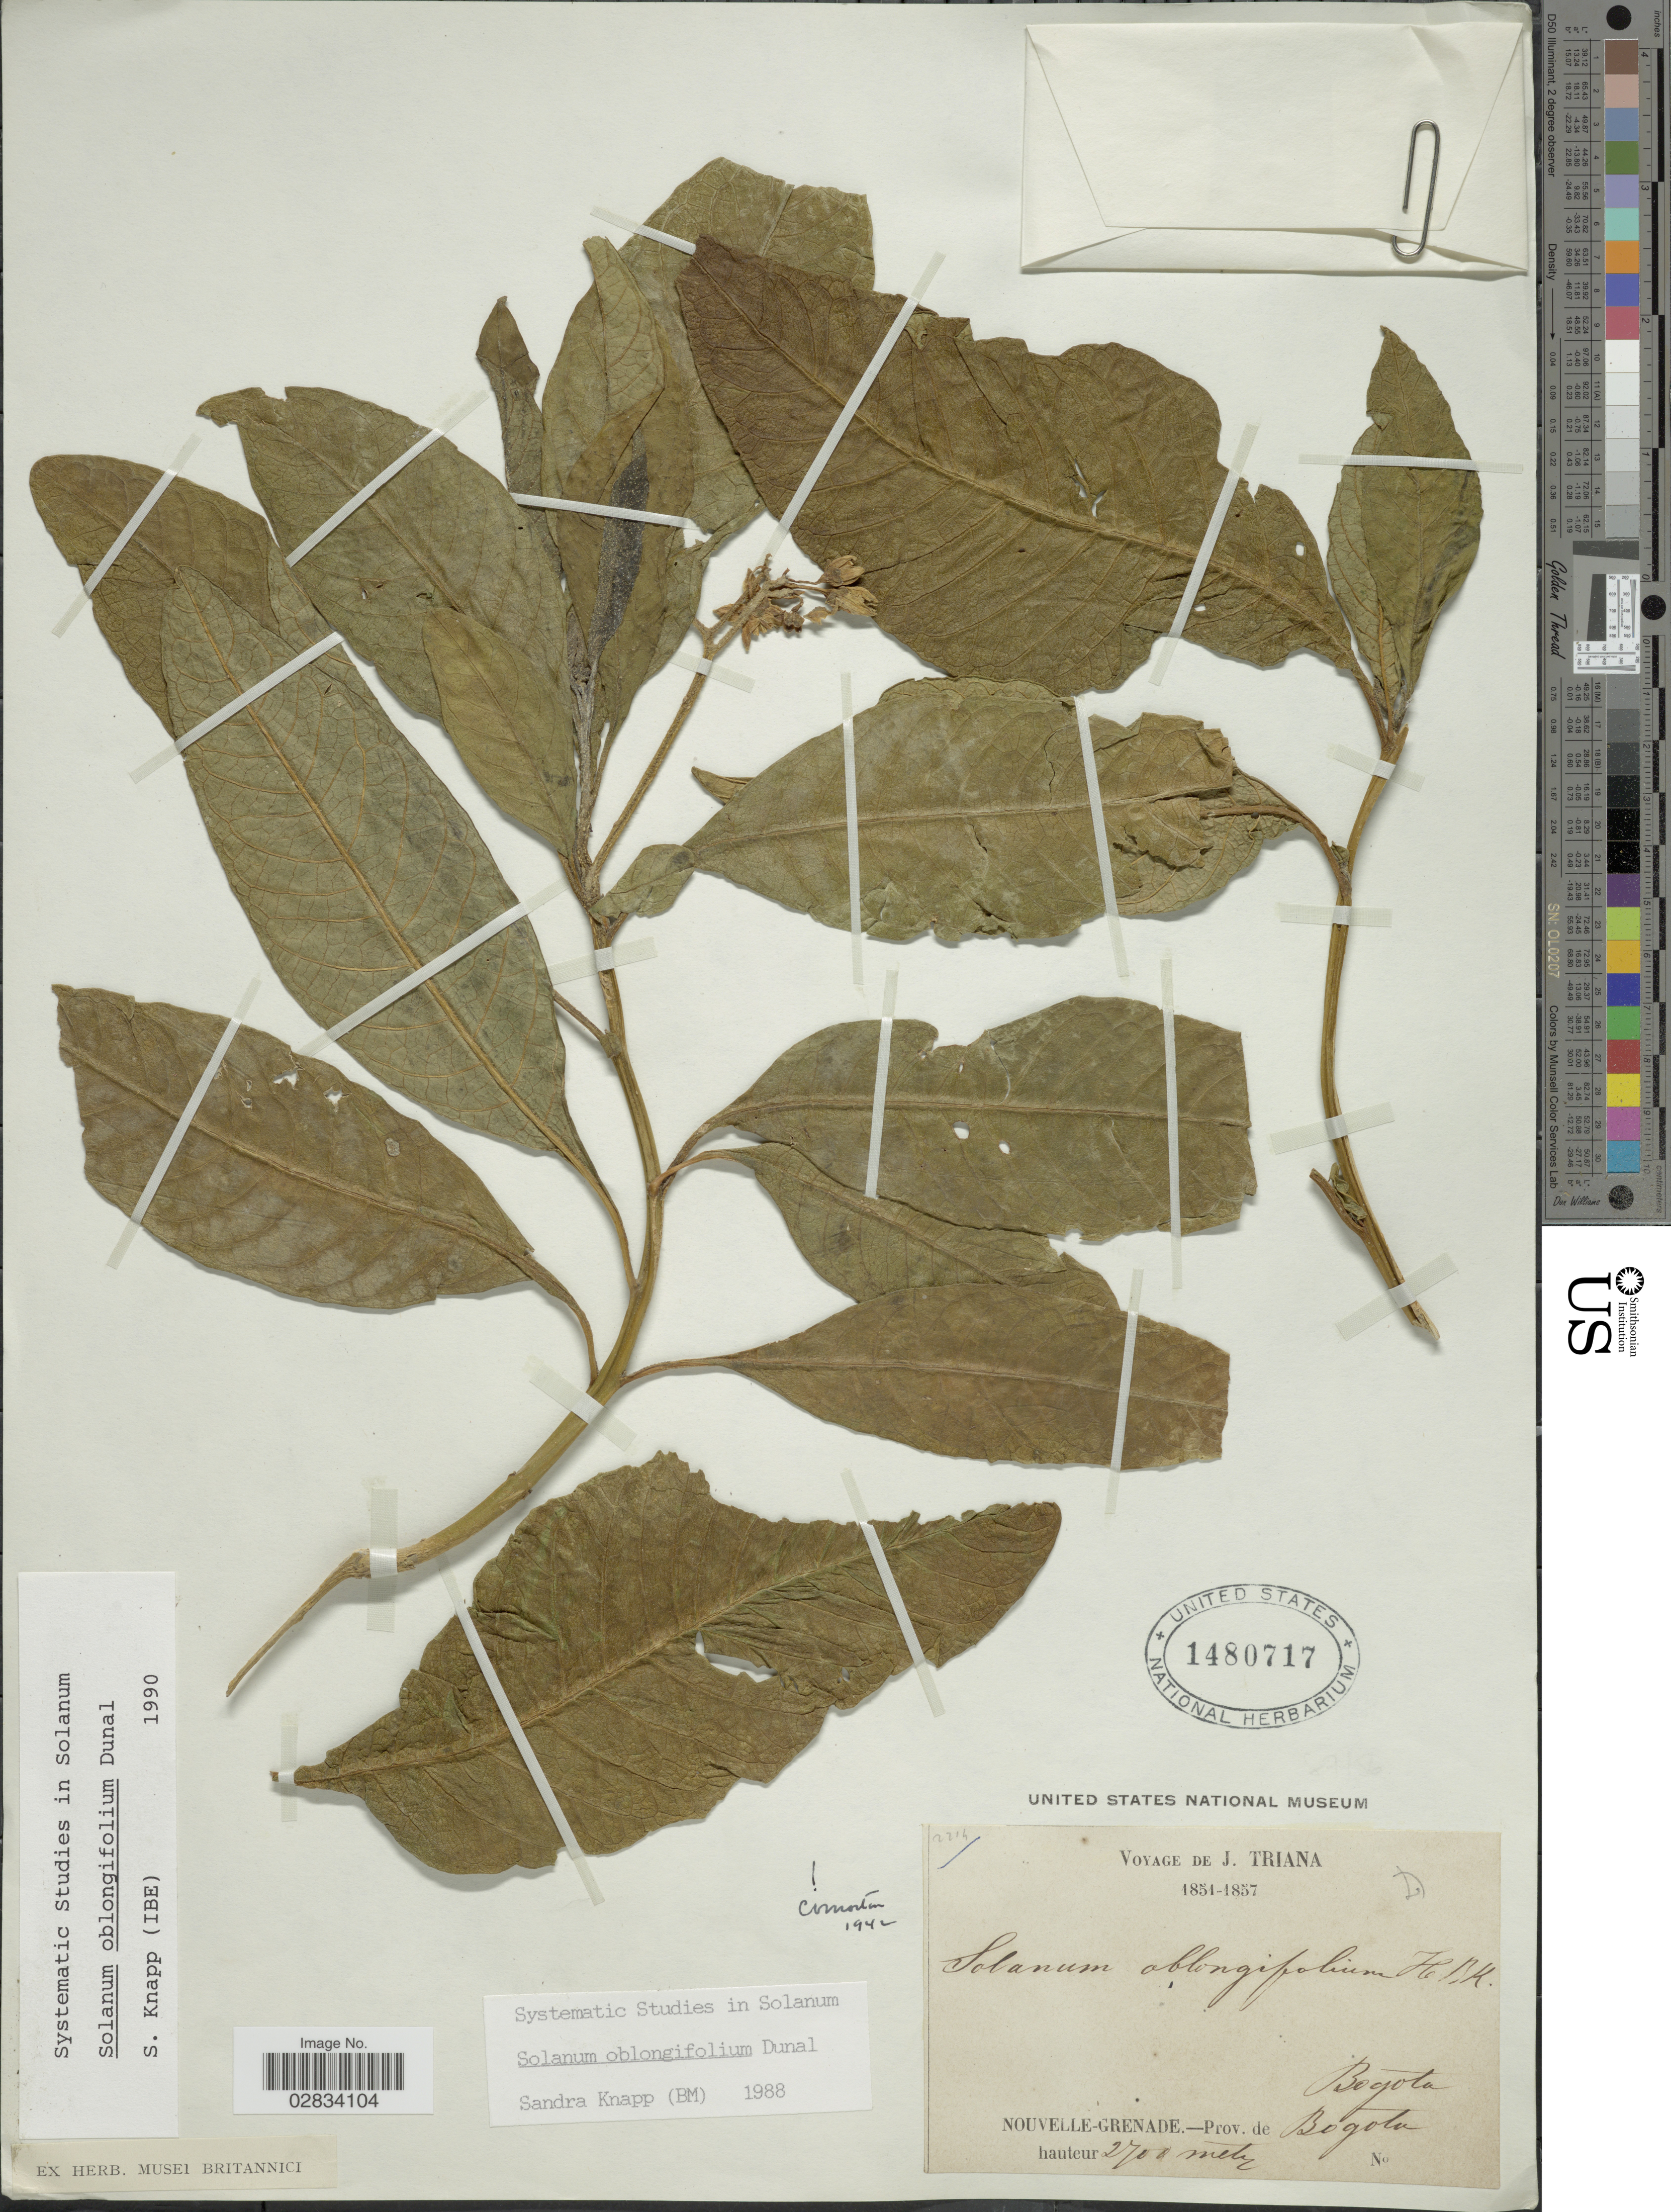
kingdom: Plantae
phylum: Tracheophyta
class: Magnoliopsida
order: Solanales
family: Solanaceae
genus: Solanum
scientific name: Solanum oblongifolium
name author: Duval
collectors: J. Triana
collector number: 2214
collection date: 1851/1857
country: Colombia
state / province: Bogota D.C.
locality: Nouvelle-Grenade, Prov. de Bogota.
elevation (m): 3700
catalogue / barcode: US 1480717